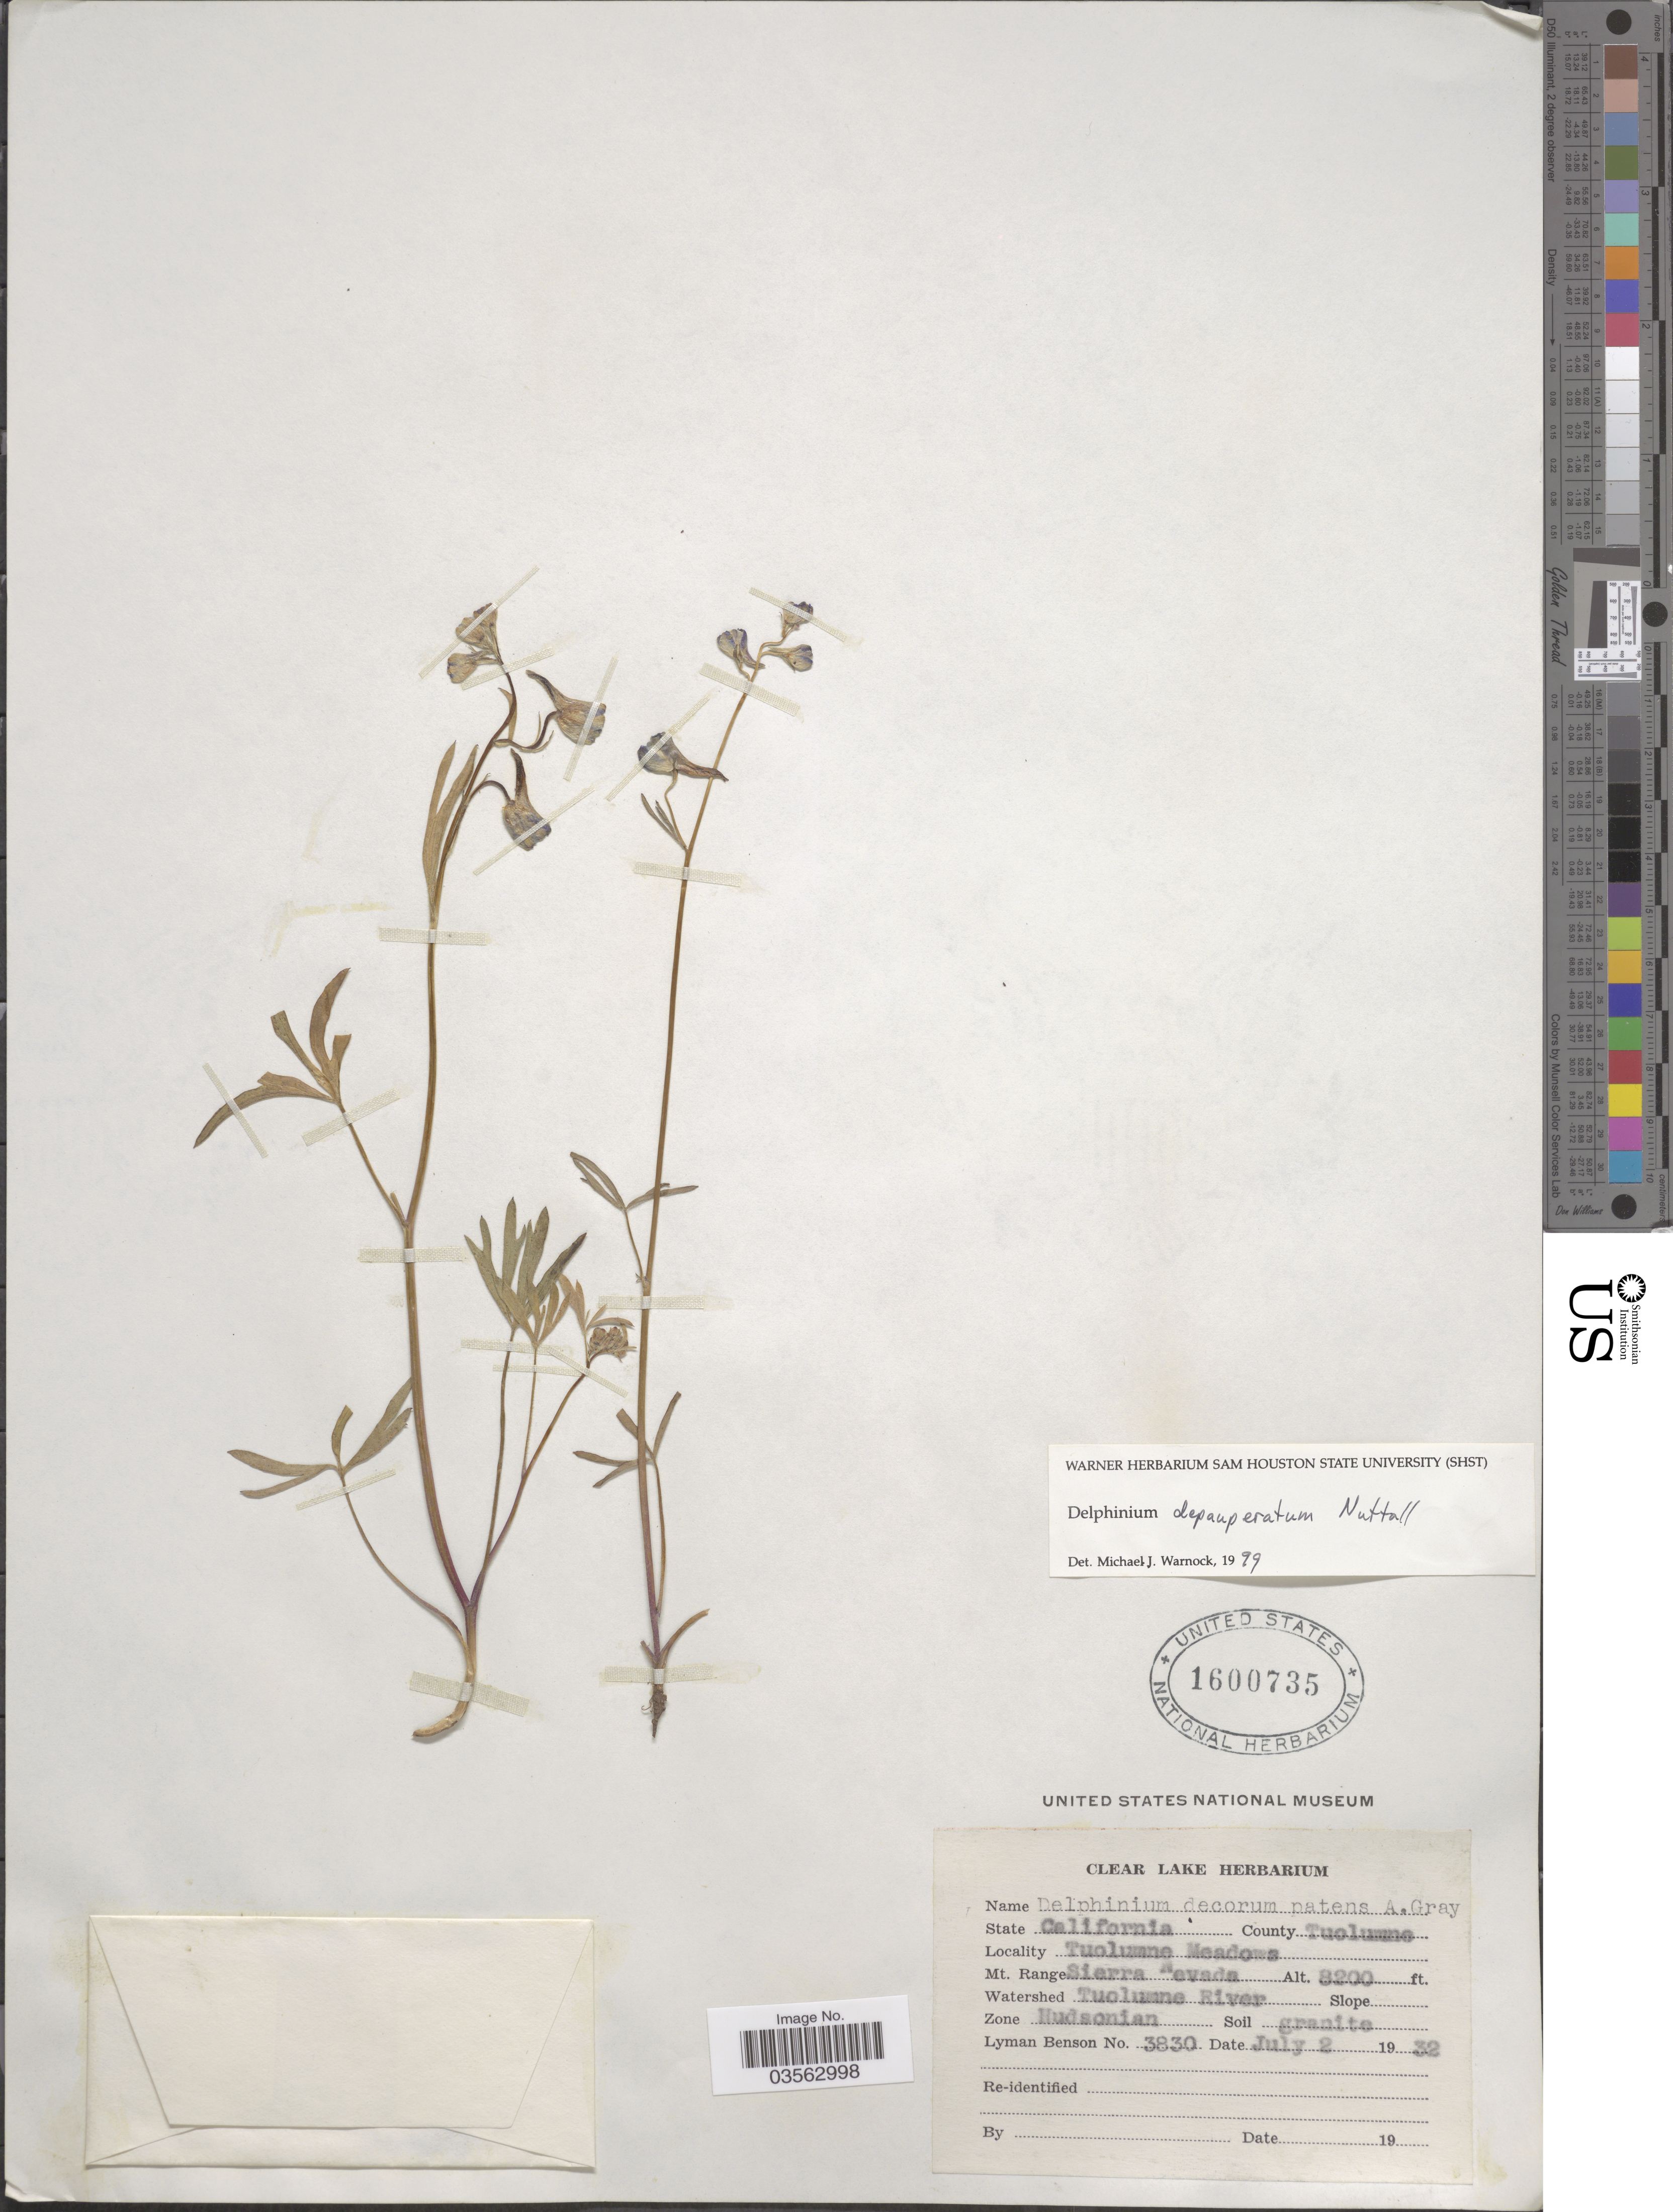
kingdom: Plantae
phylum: Tracheophyta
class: Magnoliopsida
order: Ranunculales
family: Ranunculaceae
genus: Delphinium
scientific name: Delphinium depauperatum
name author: Nutt.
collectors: L. D. Benson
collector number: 3830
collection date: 1932-07-02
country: United States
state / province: California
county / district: Tuolumne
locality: County Tuolumne. Tuolumne Meadows. Mt. Range Sierra Nevada. Watershed Tuolumne River. Zone Hudsonian.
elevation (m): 2499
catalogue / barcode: US 1600735